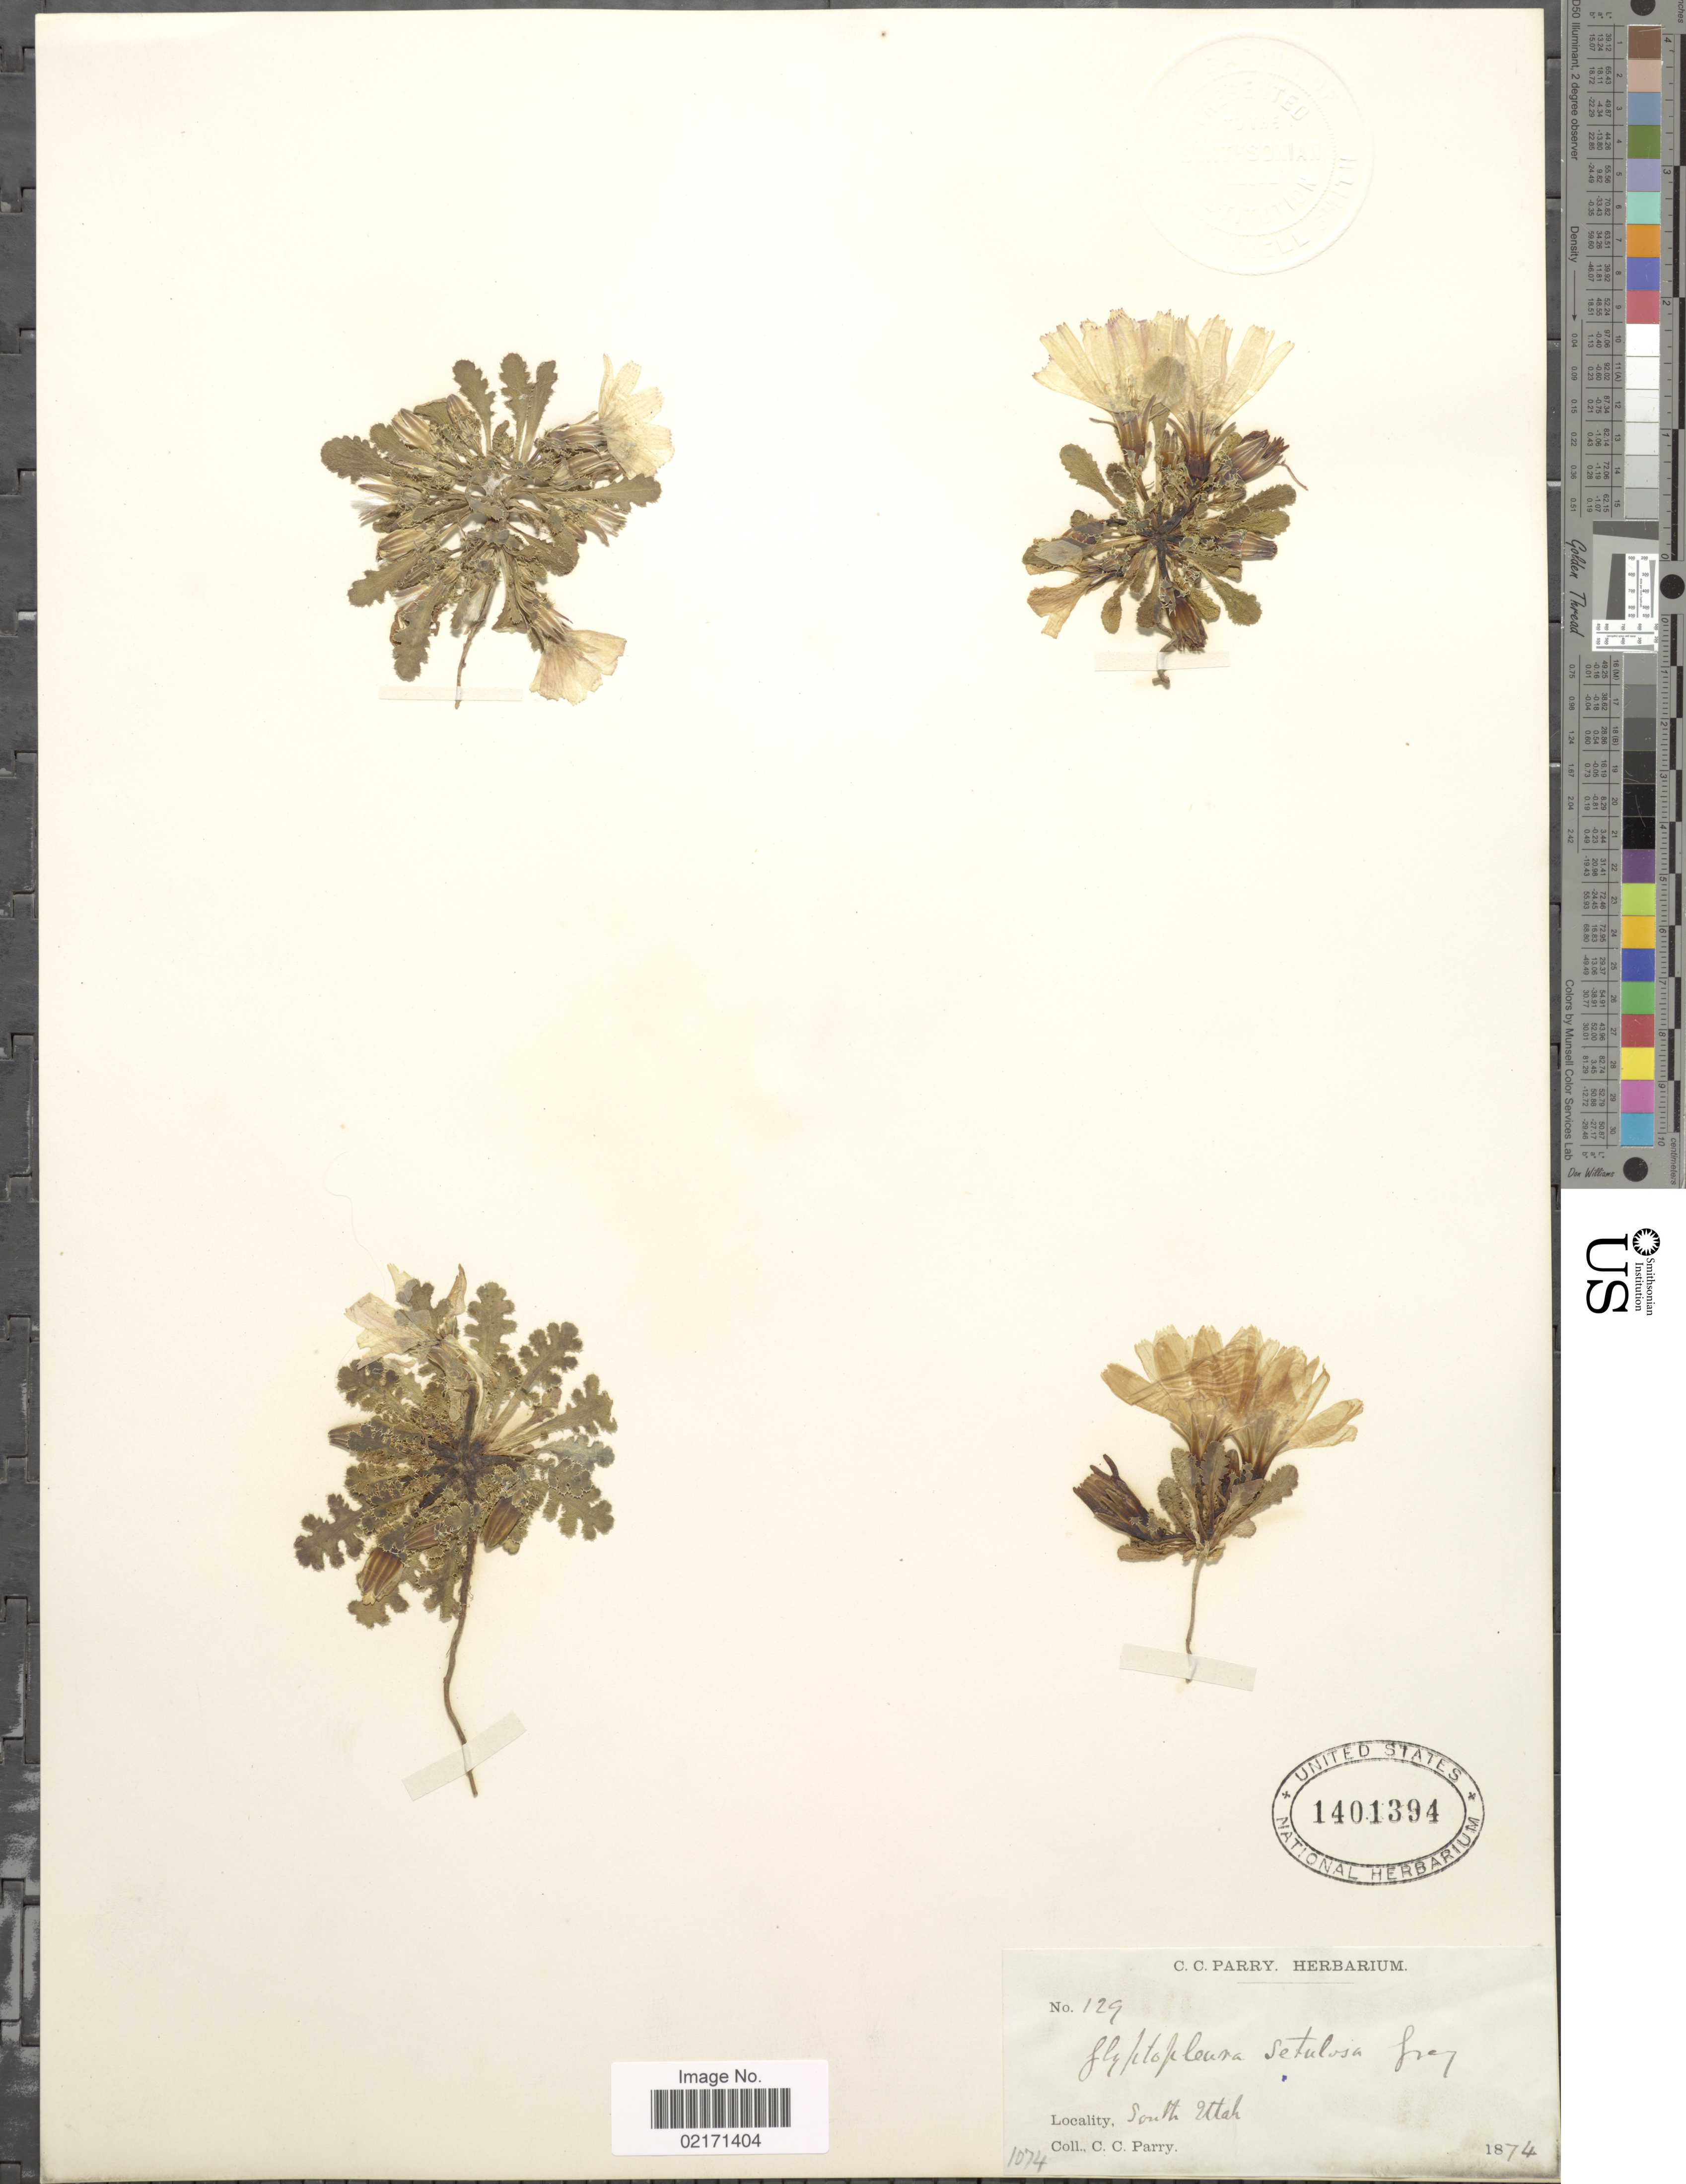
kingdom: Plantae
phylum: Tracheophyta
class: Magnoliopsida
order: Asterales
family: Asteraceae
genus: Glyptopleura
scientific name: Glyptopleura setulosa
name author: A. Gray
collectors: C. C. Parry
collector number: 129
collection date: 1874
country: United States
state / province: Utah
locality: South Utah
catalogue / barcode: US 1401394